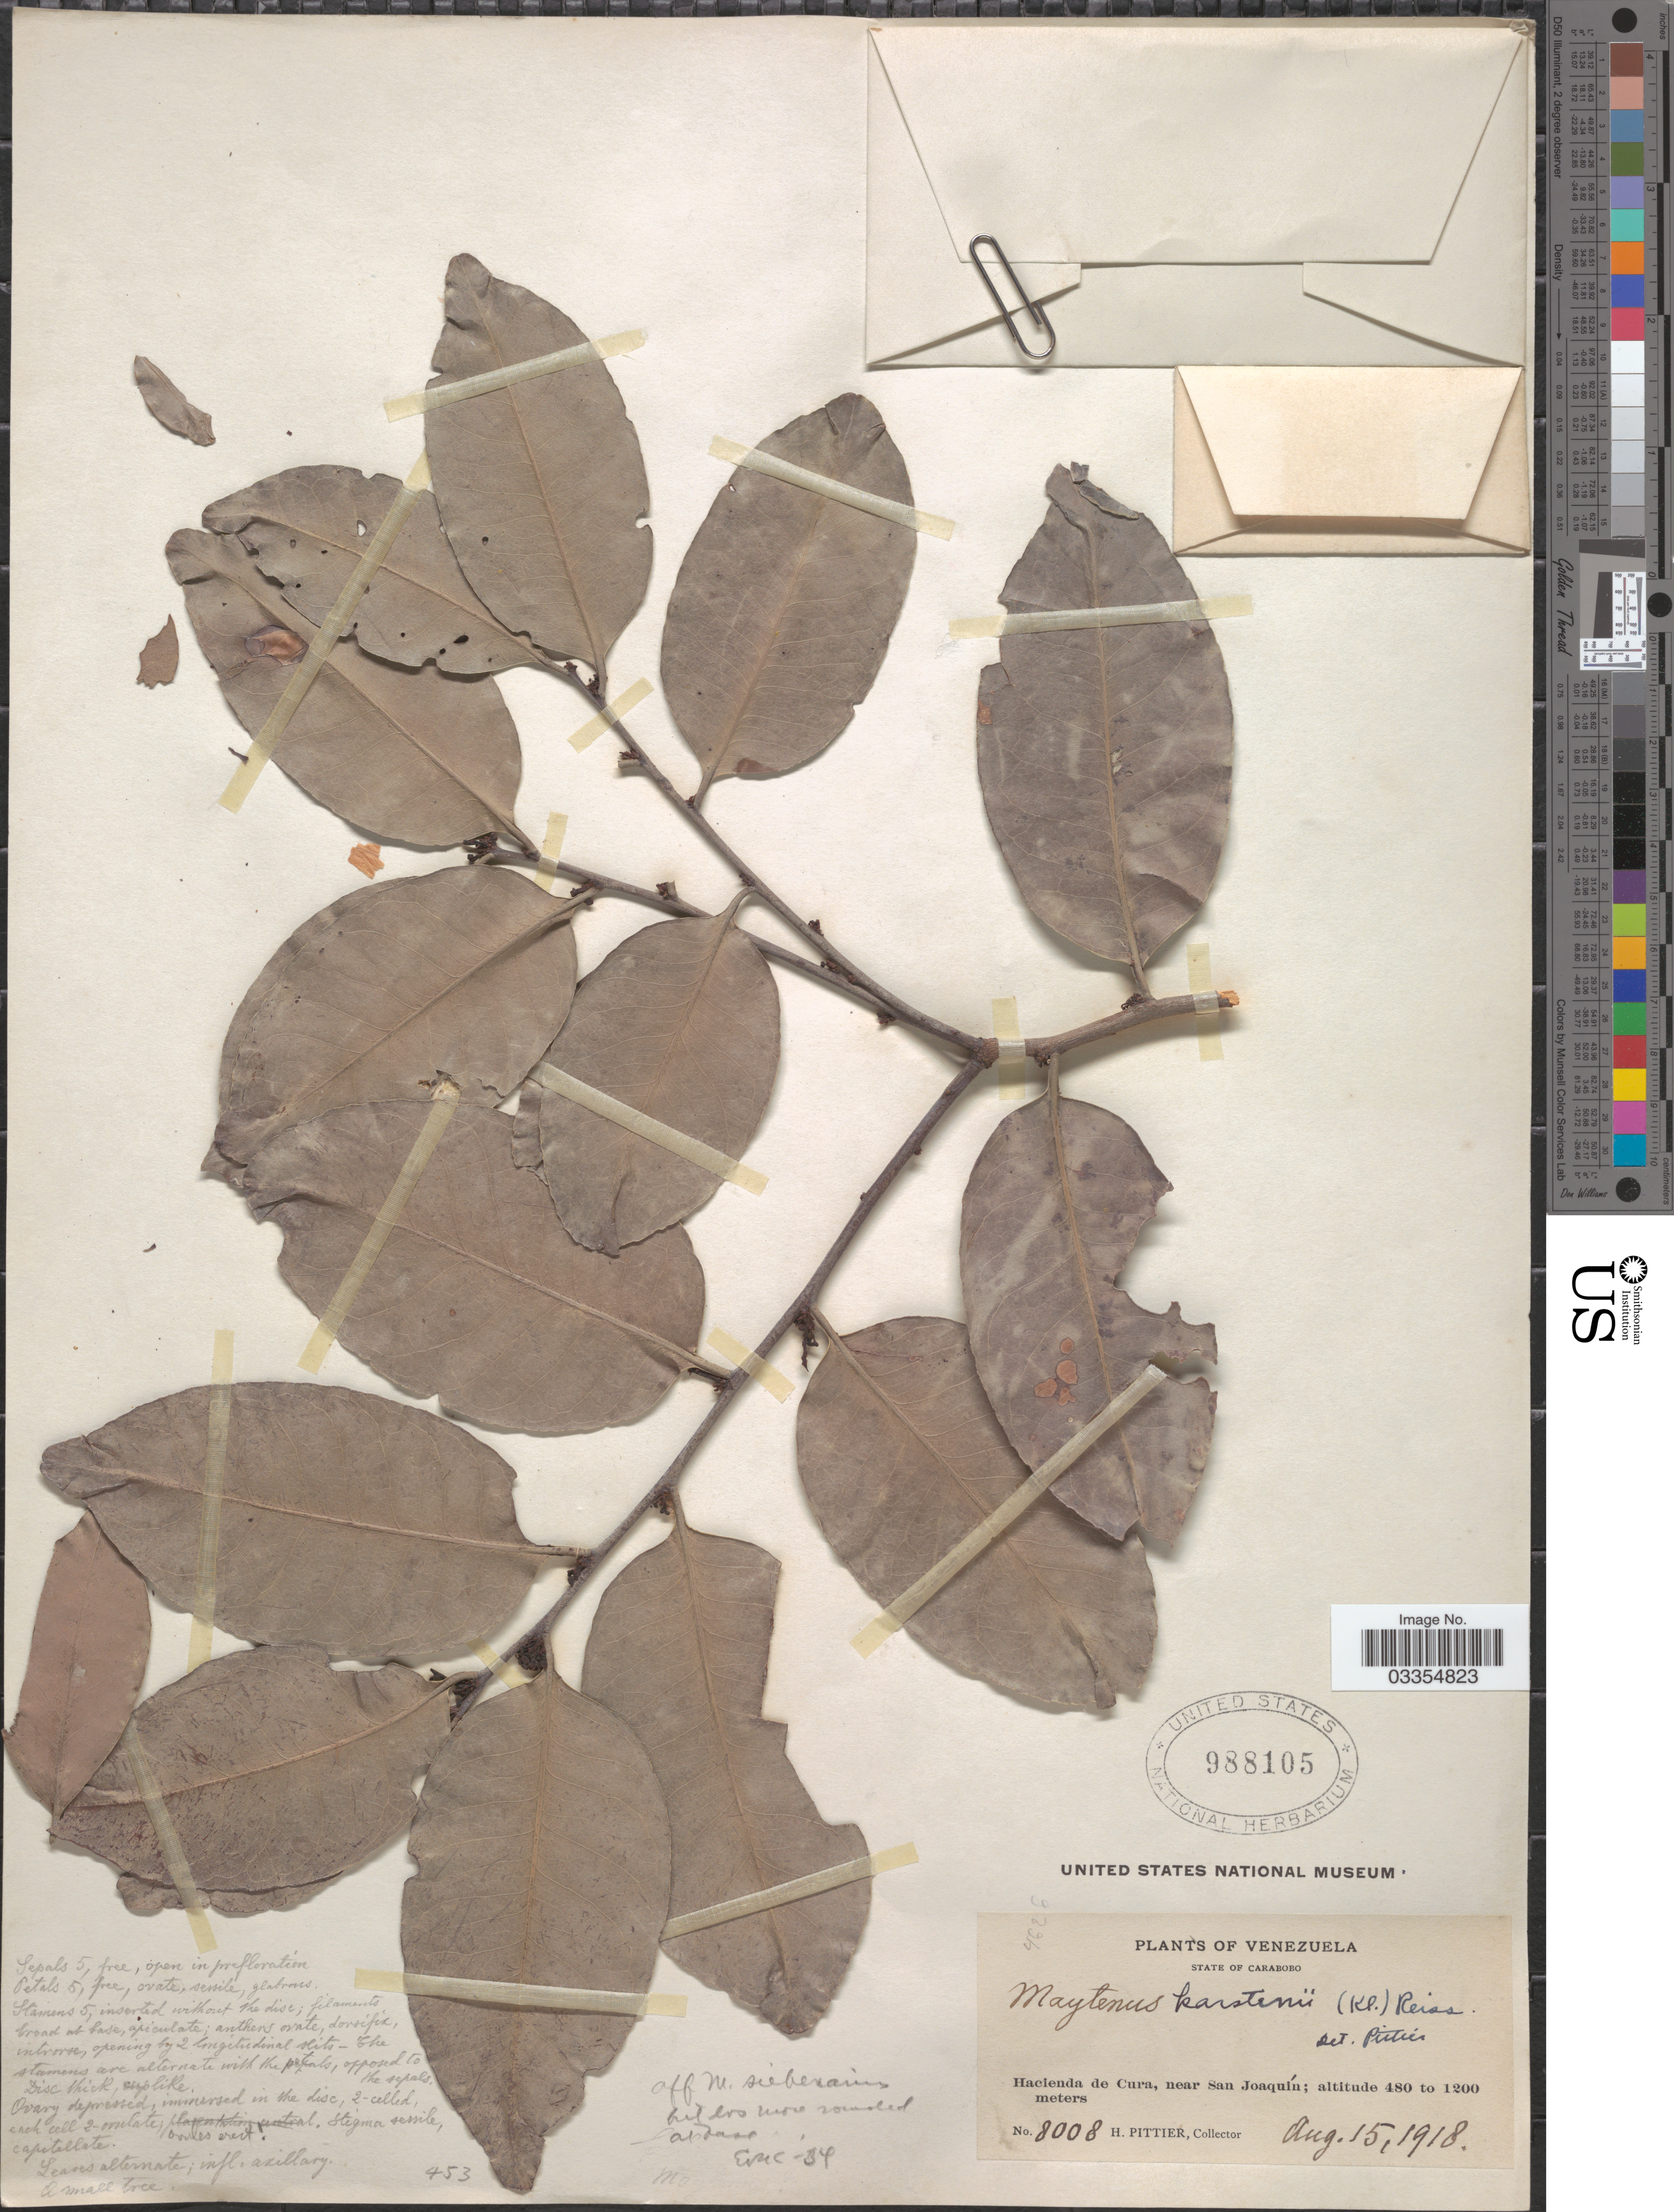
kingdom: Plantae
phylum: Tracheophyta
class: Magnoliopsida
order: Celastrales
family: Celastraceae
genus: Maytenus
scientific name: Maytenus karstenii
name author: Reissek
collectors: H. F. Pittier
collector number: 8008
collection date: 1918-08-15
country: Venezuela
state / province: Carabobo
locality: Hacienda de Cura, near San Joaquín.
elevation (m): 480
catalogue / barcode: US 988105